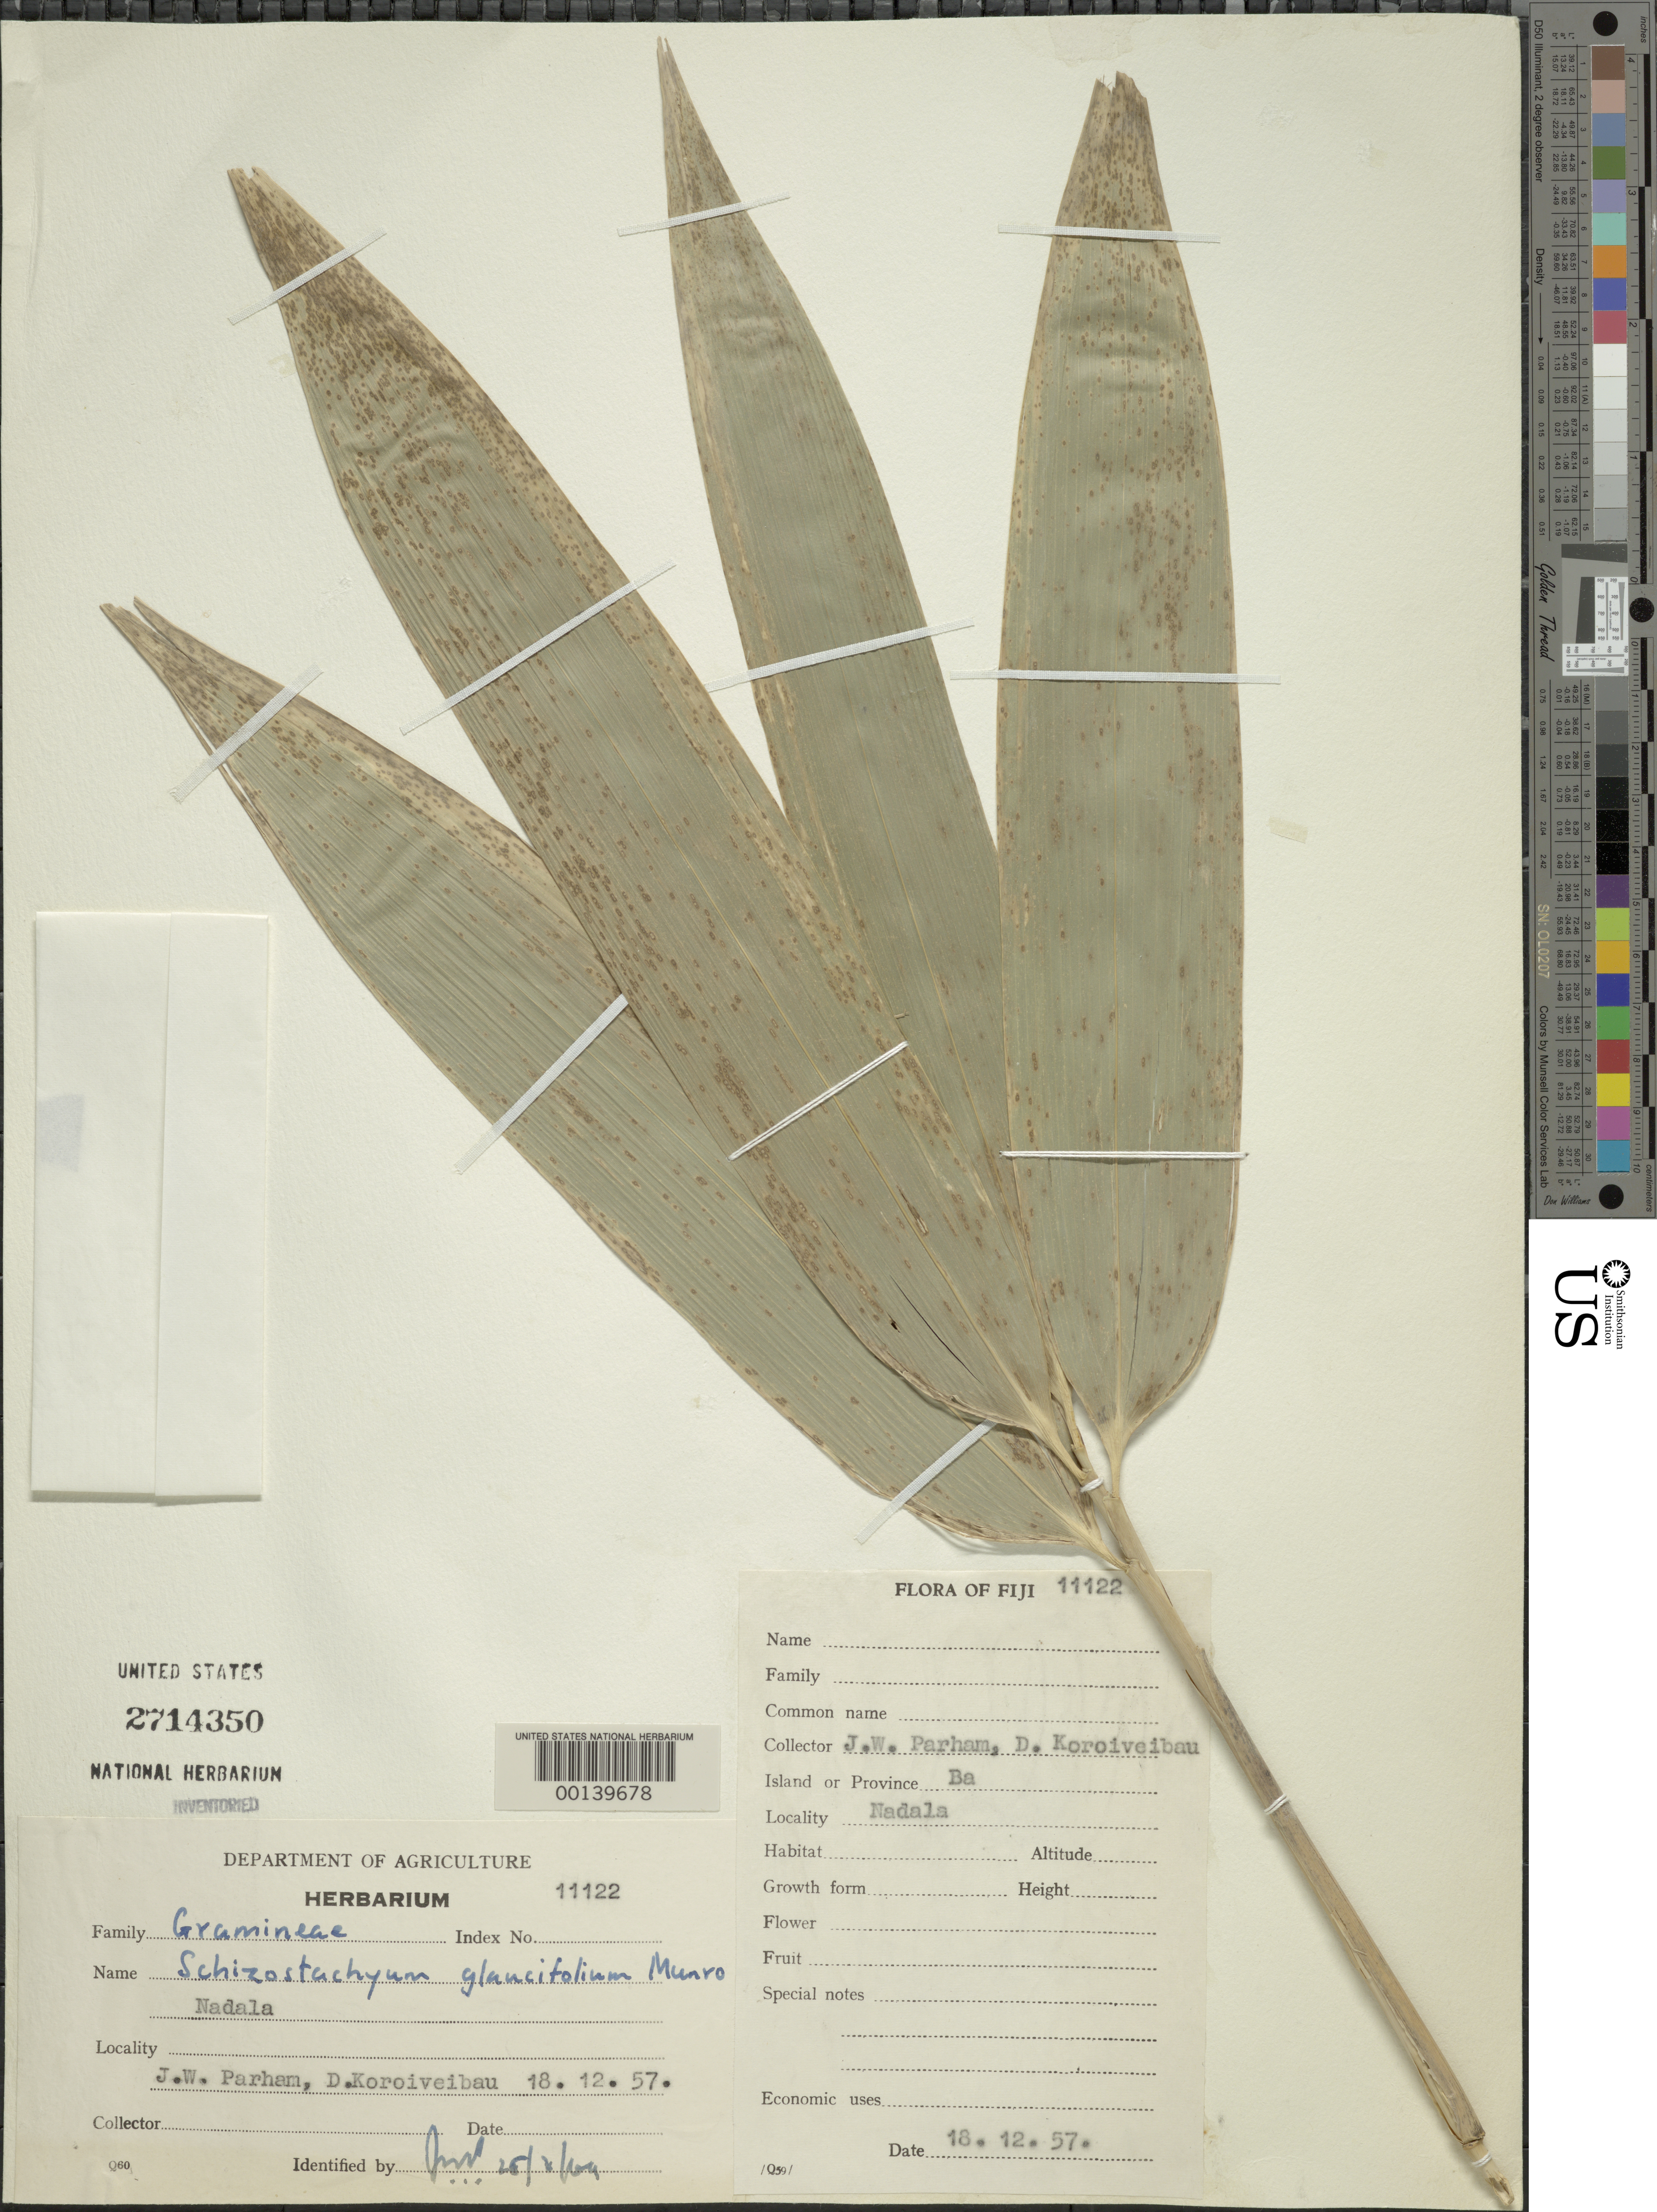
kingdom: Plantae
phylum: Tracheophyta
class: Liliopsida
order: Poales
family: Poaceae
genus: Schizostachyum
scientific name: Schizostachyum glaucifolium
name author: (Rupr.) Munro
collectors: J. Parham & D. Koroiveibau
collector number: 11122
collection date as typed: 18 Dec 1957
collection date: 1957-12-18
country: Fiji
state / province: Central Division / Western Division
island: Viti Levu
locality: Nadala. [= nandala]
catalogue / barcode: US 2714350